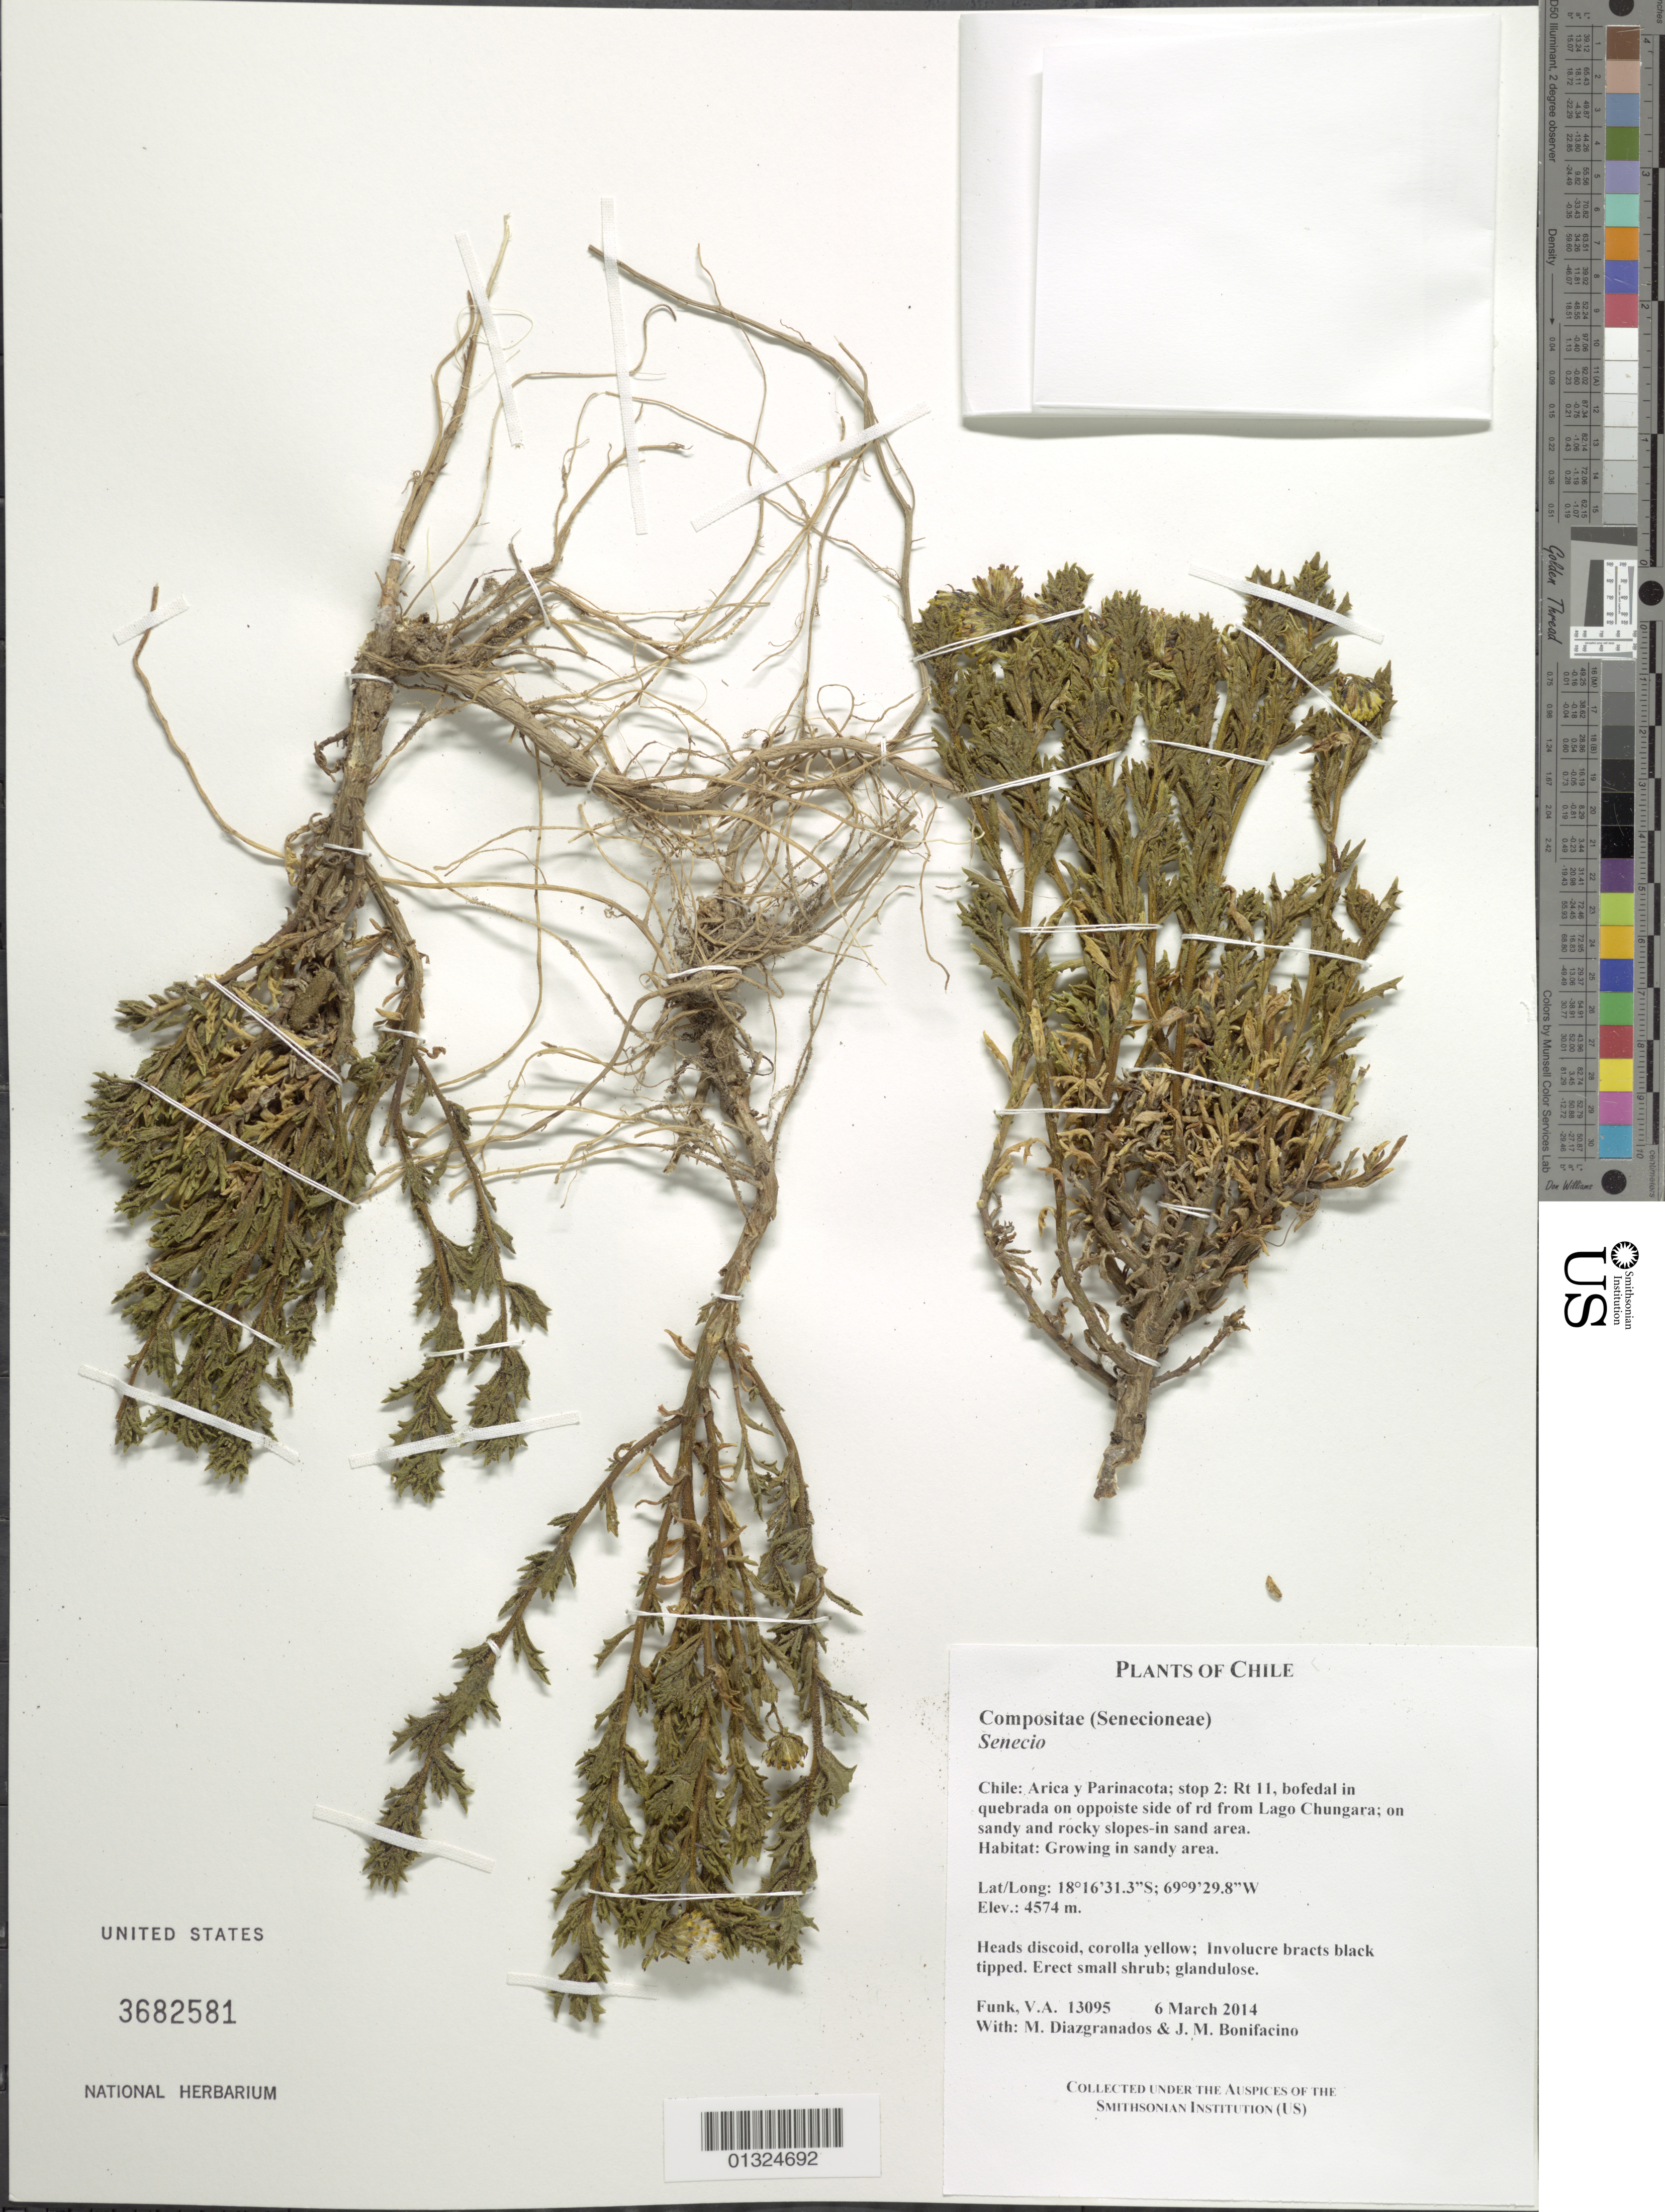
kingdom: Plantae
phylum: Tracheophyta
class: Magnoliopsida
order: Asterales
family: Asteraceae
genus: Senecio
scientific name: Senecio adenophyllus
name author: Meyen & Walp.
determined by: Calvo, Joel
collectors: V. Funk, M. Diazgranados C. & M. Bonifacino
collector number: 13095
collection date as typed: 6 March 2014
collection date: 2014-03-06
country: Chile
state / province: Arica y Parinacota (XV)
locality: Rt 11, bofedal in quebrada on opposite side of road from Lago Chungara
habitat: On sandy and rocky slopes; in sand area. Growing in sandy area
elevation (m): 4574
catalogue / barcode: US 3682581